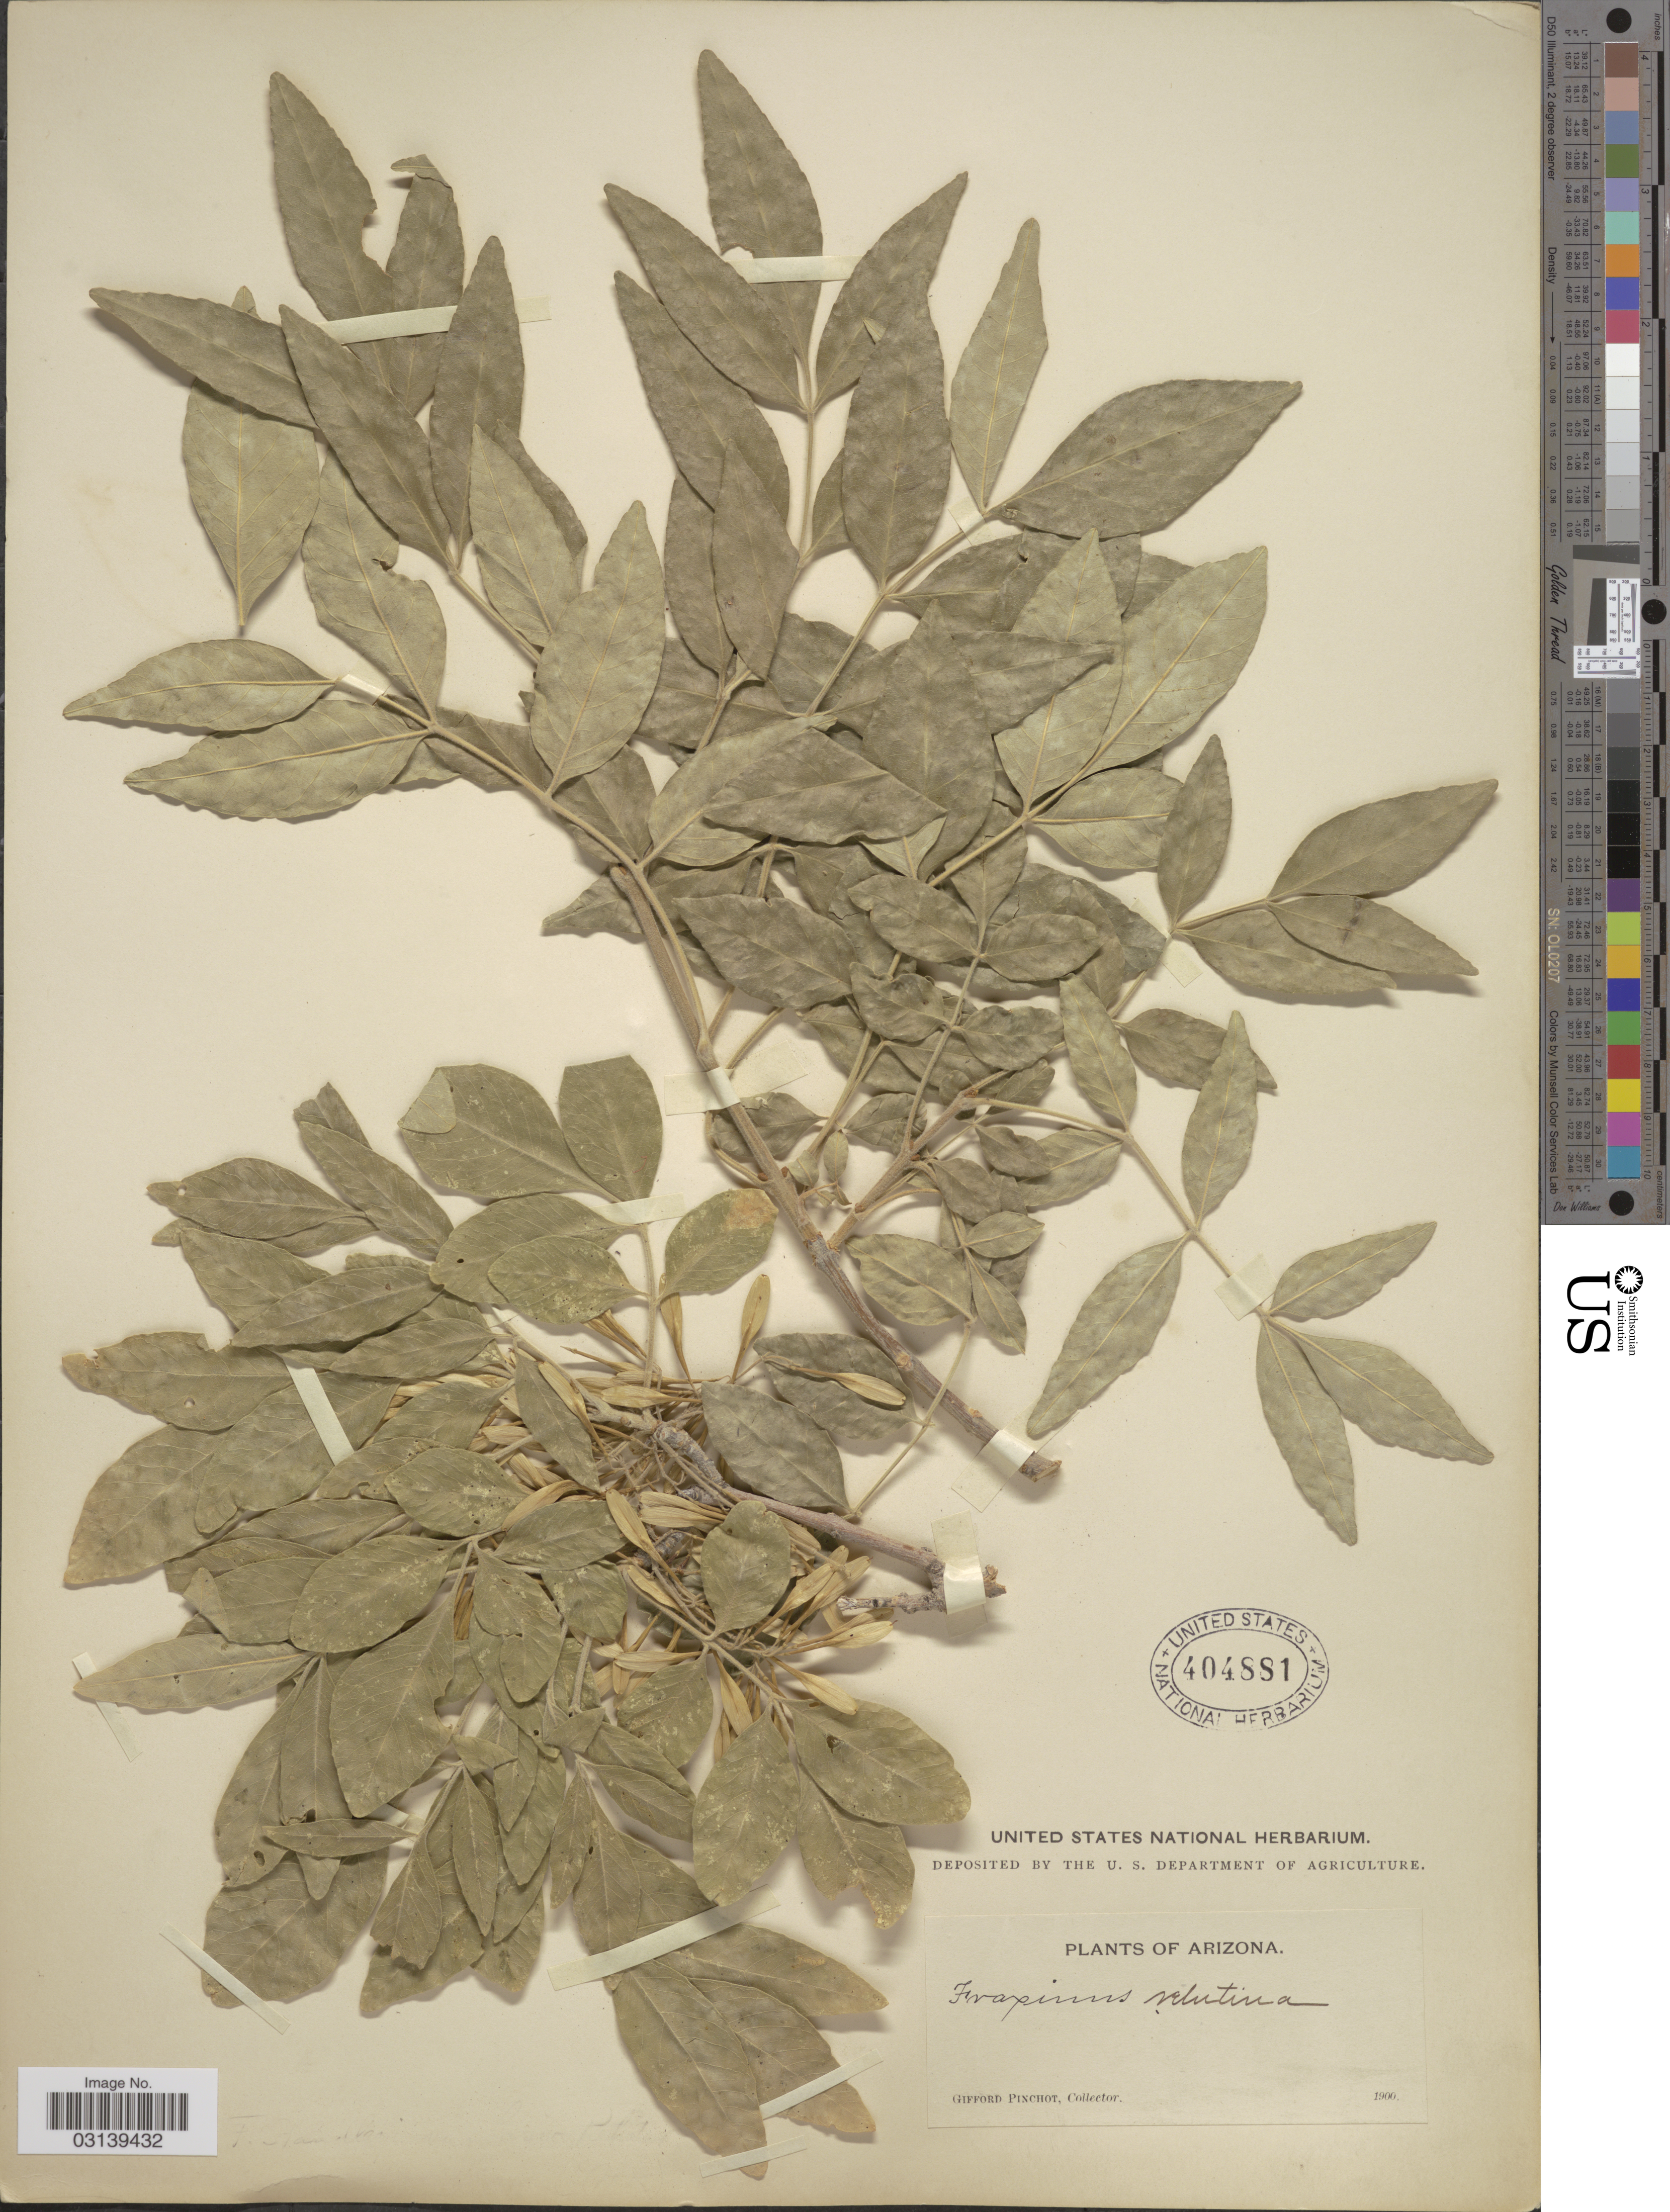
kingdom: Plantae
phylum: Tracheophyta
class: Magnoliopsida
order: Lamiales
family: Oleaceae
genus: Fraxinus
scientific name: Fraxinus velutina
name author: Torr.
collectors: G. Pinchot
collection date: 1900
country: United States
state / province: Arizona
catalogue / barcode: US 404881